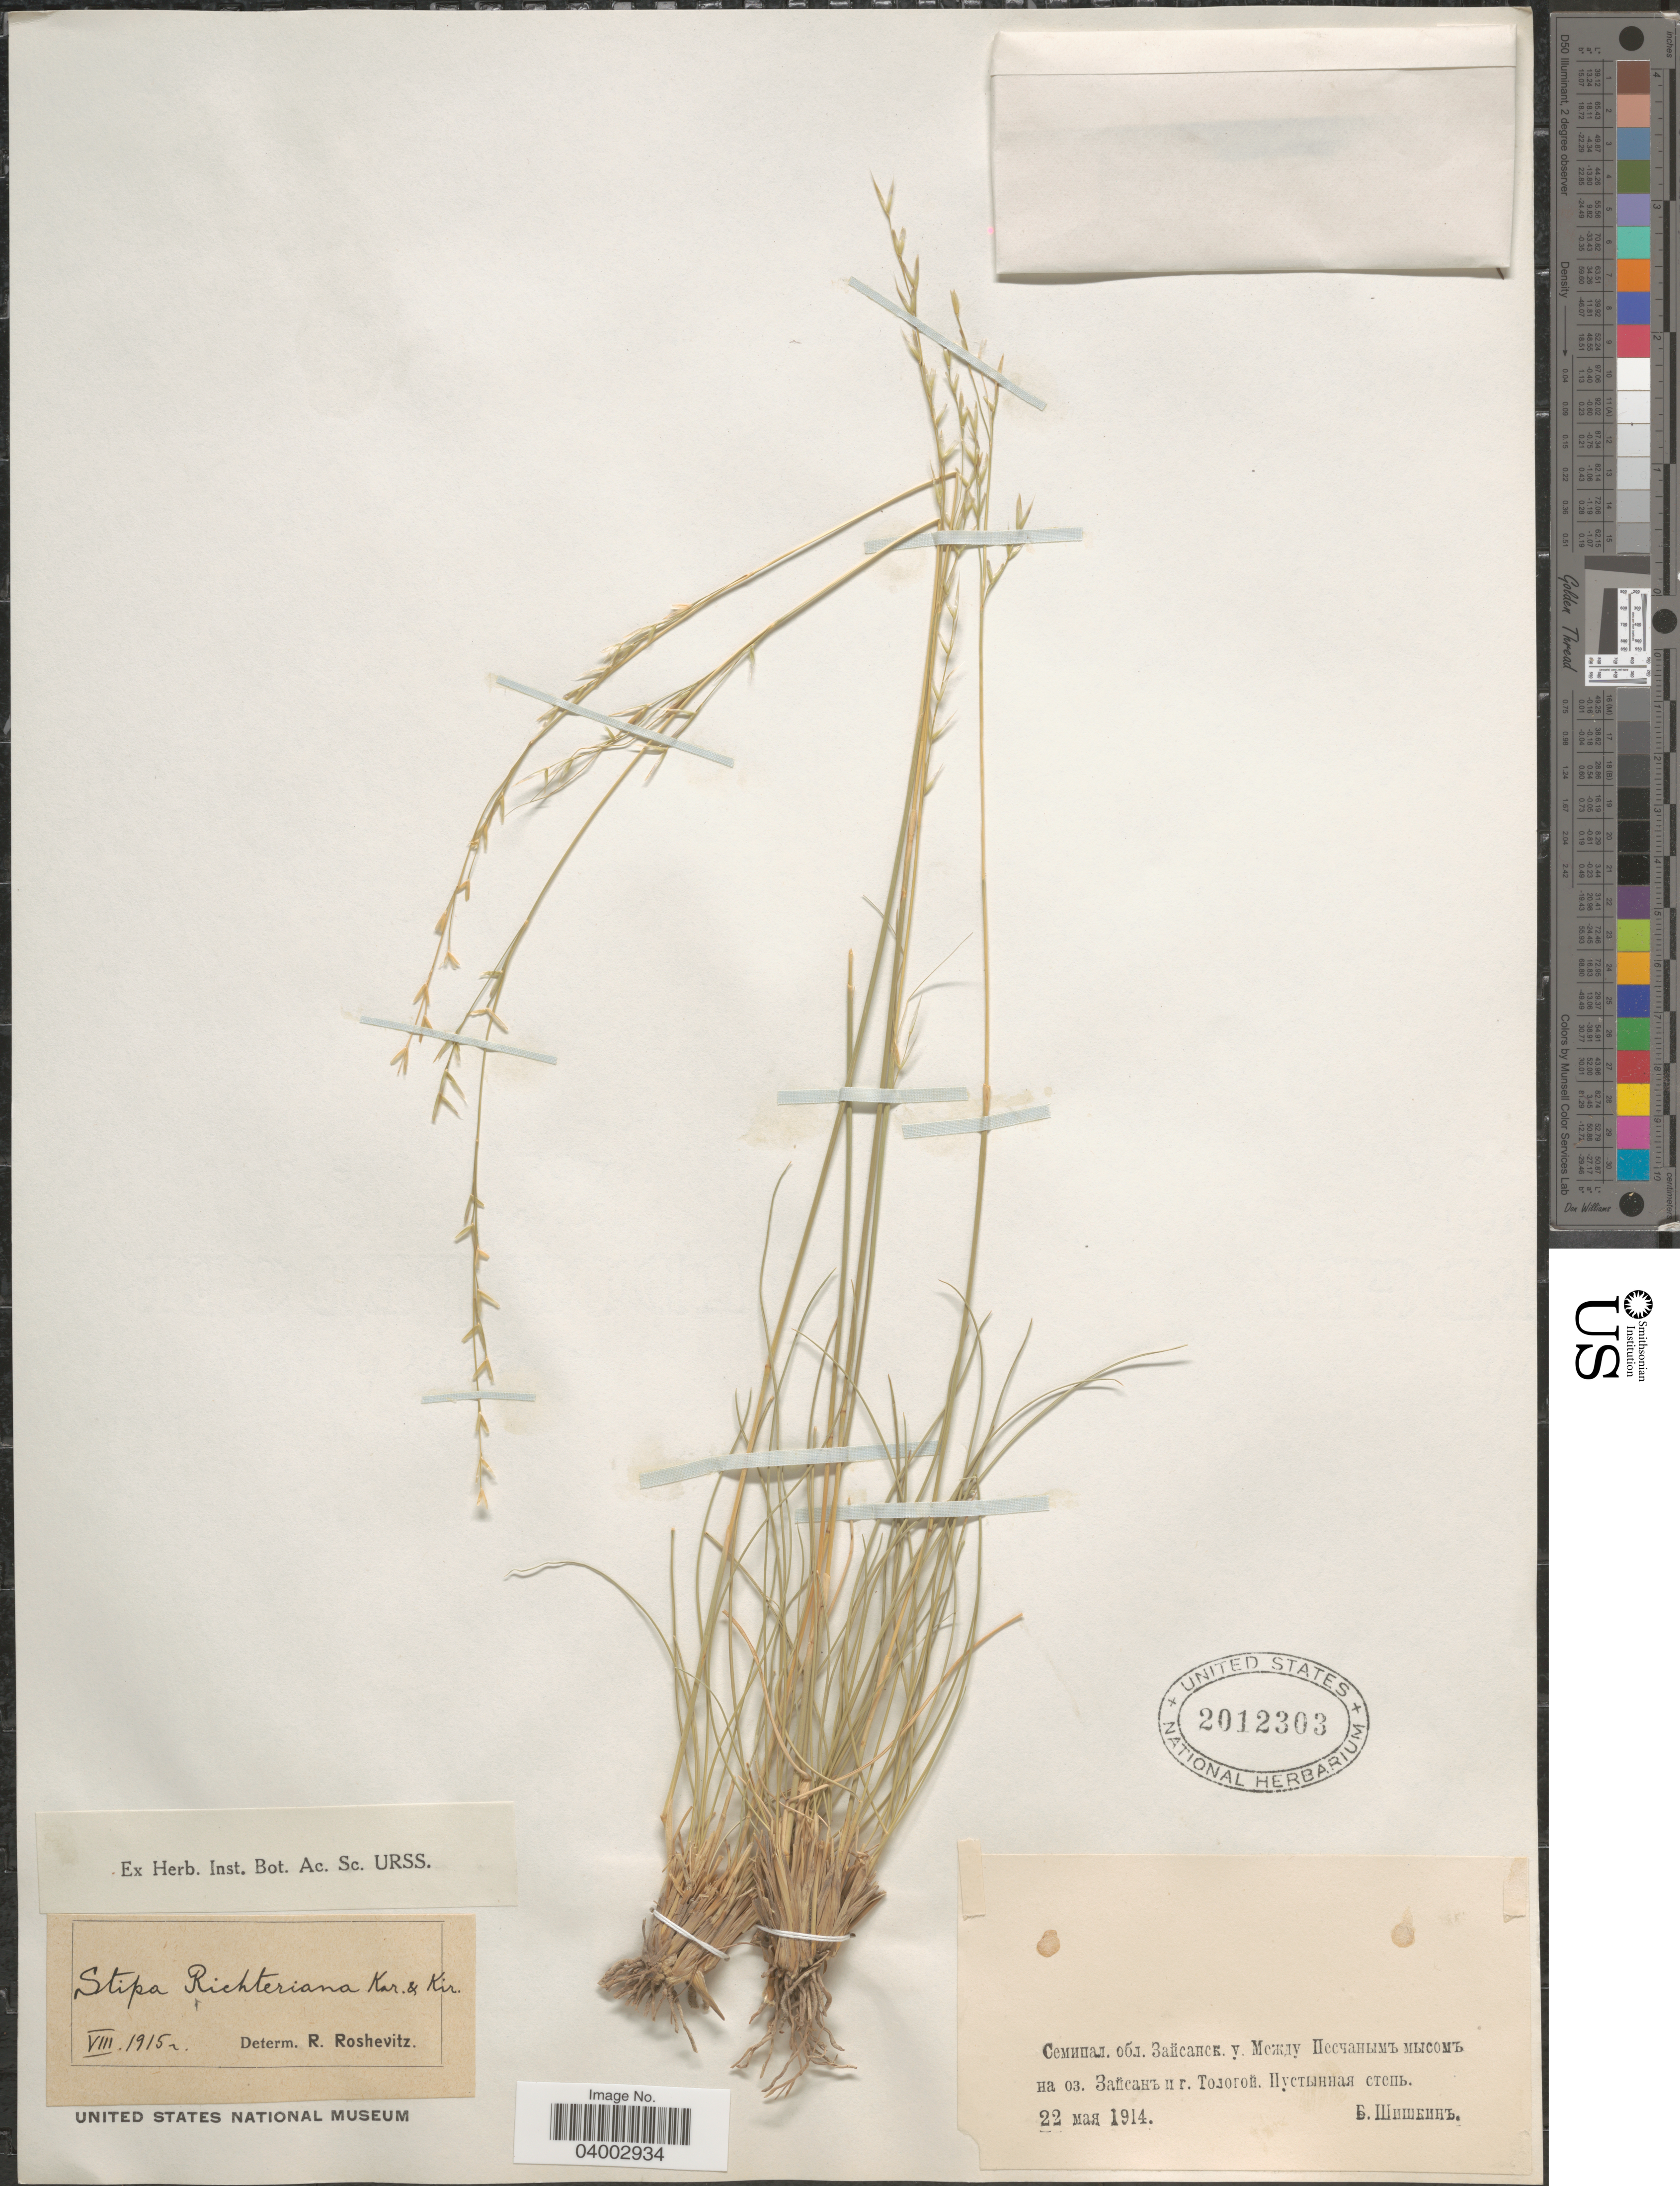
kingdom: Plantae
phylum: Tracheophyta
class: Liliopsida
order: Poales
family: Poaceae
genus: Stipa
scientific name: Stipa richterana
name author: Kar. & Kir.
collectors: B. Shishkin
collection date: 1914-05-22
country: Kazakhstan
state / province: East Kazakhstan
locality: Lake Zaysan, Mt. Tologoy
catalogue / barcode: US 2012303